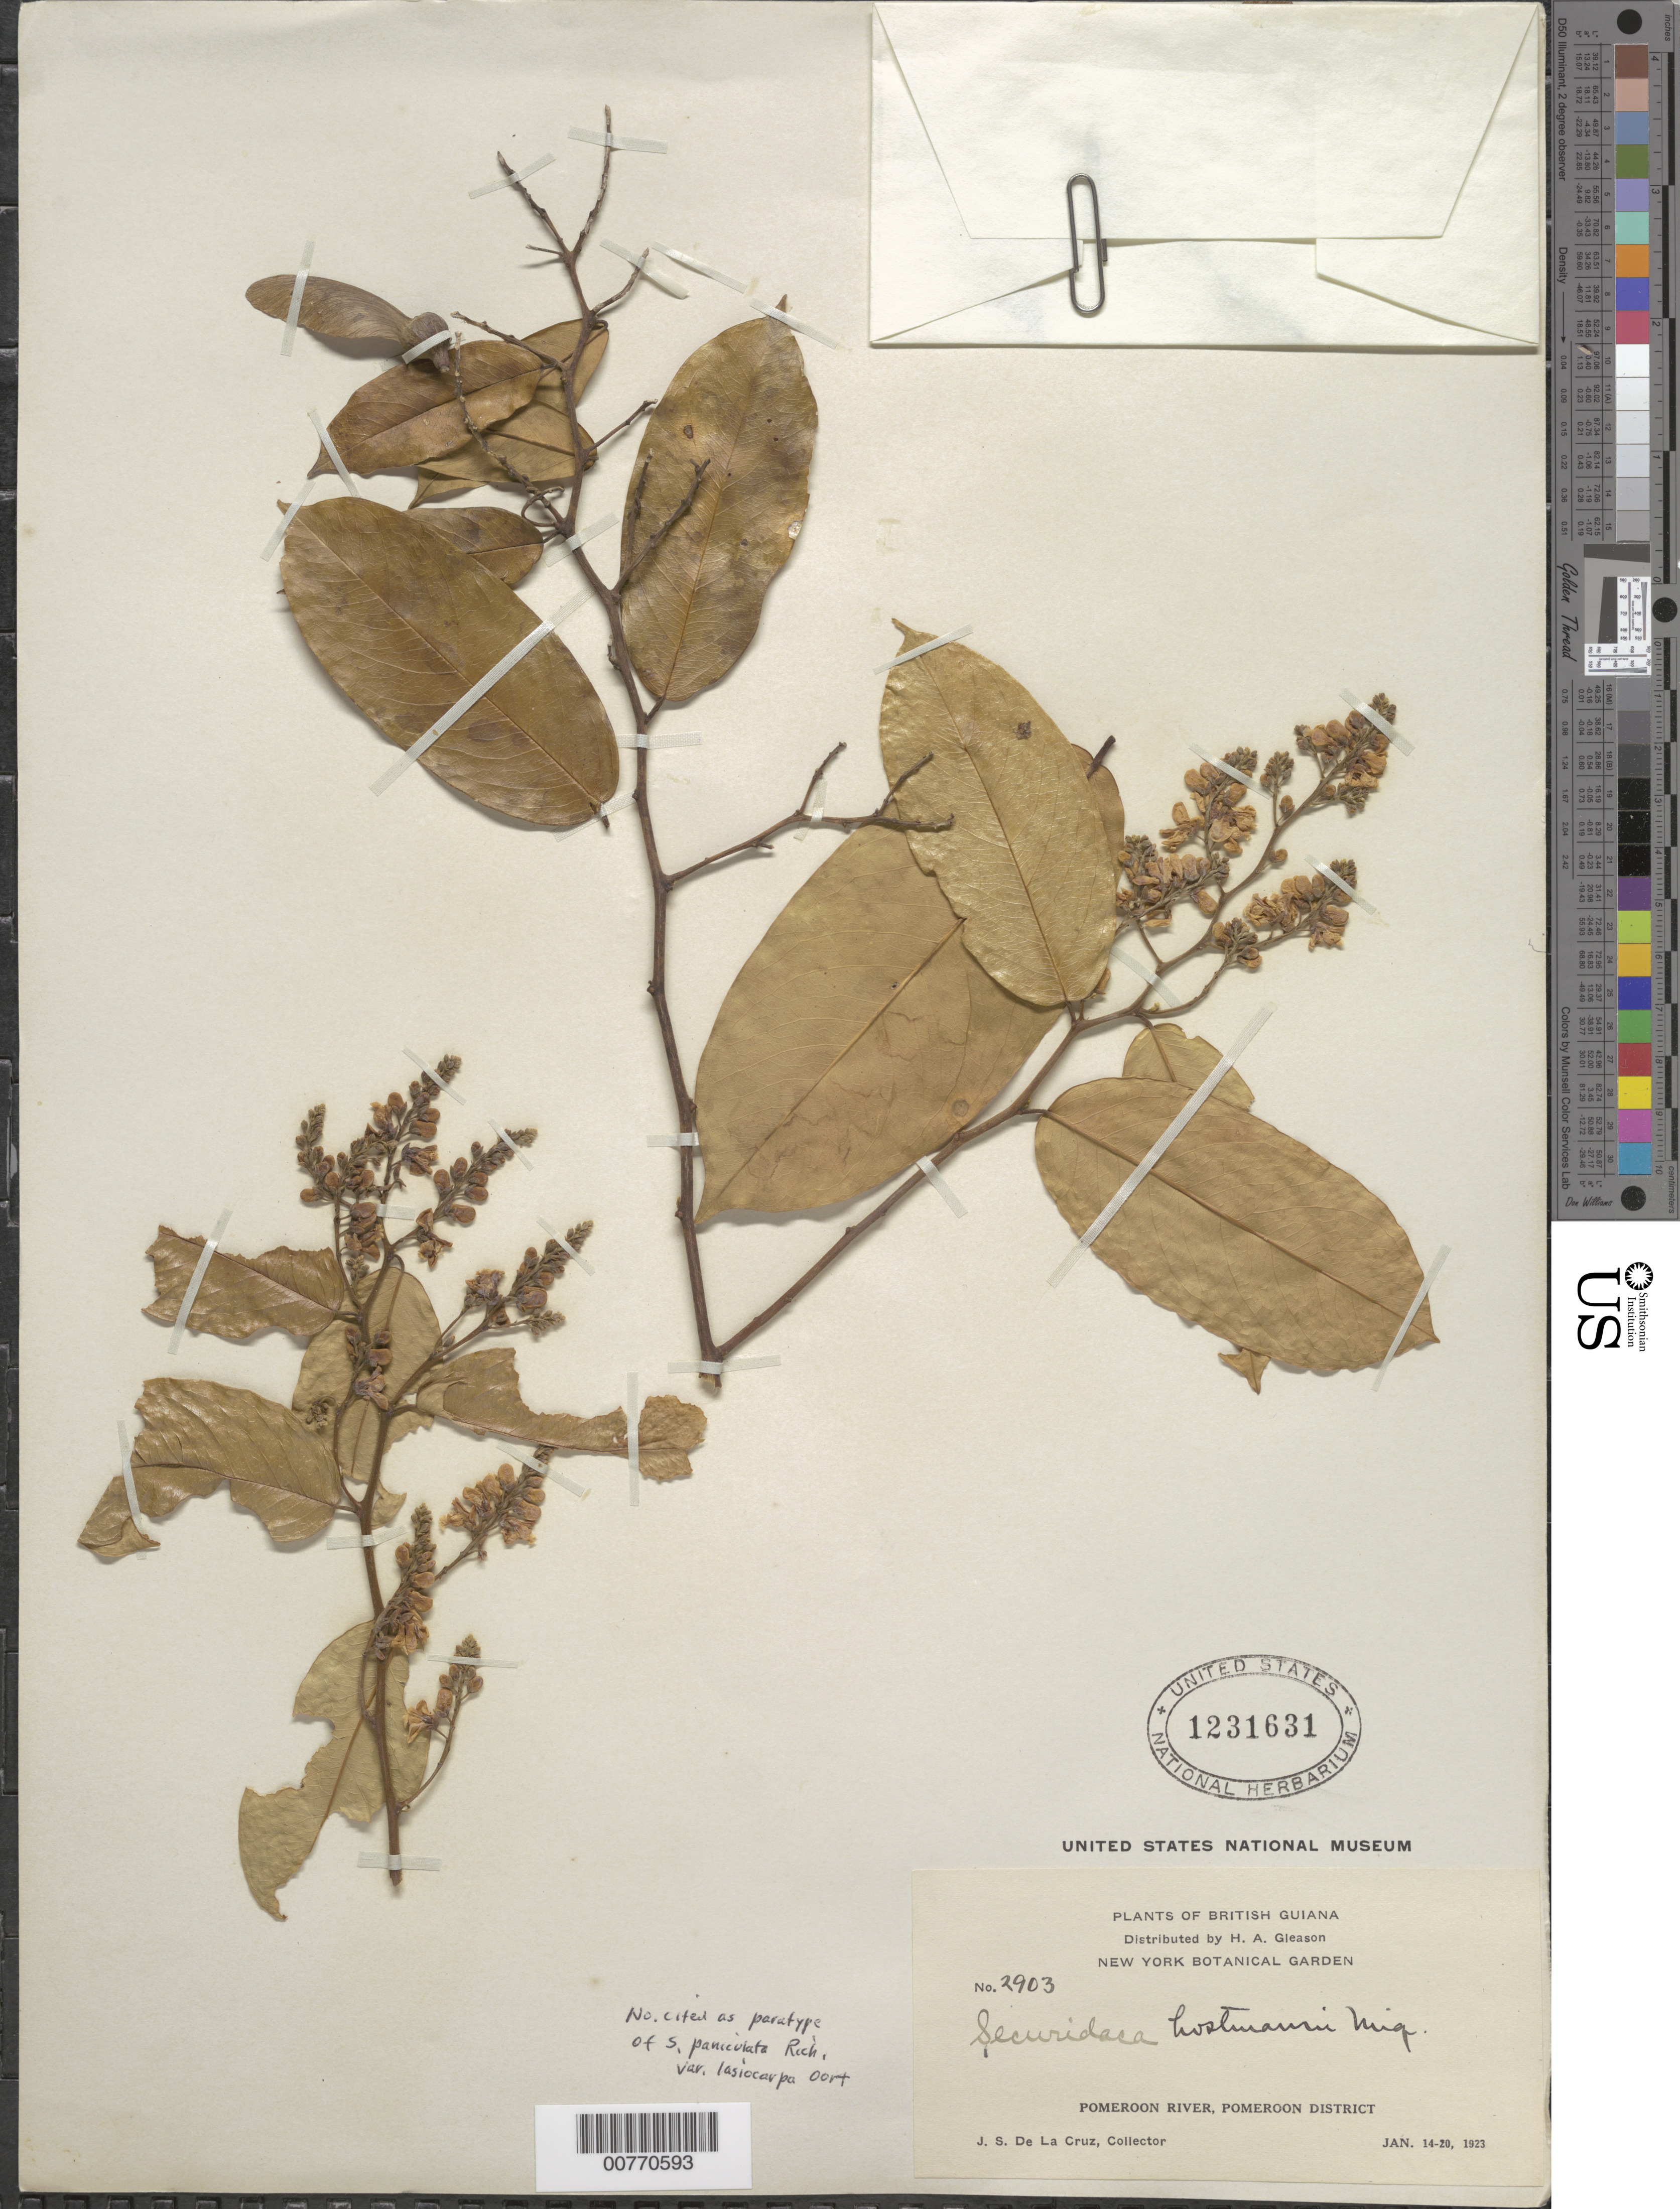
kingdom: Plantae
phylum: Tracheophyta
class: Magnoliopsida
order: Fabales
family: Polygalaceae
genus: Securidaca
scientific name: Securidaca paniculata var. lasiocarpa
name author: Oort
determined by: Oort, A. J. P.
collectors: J. S. de la Cruz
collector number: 2903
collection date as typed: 14-Jan-23 to 20-Jan-23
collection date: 1923-01-14/1923-01-20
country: Guyana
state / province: Pomeroon-Supenaam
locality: Pomeroon R.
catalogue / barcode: US 1231631